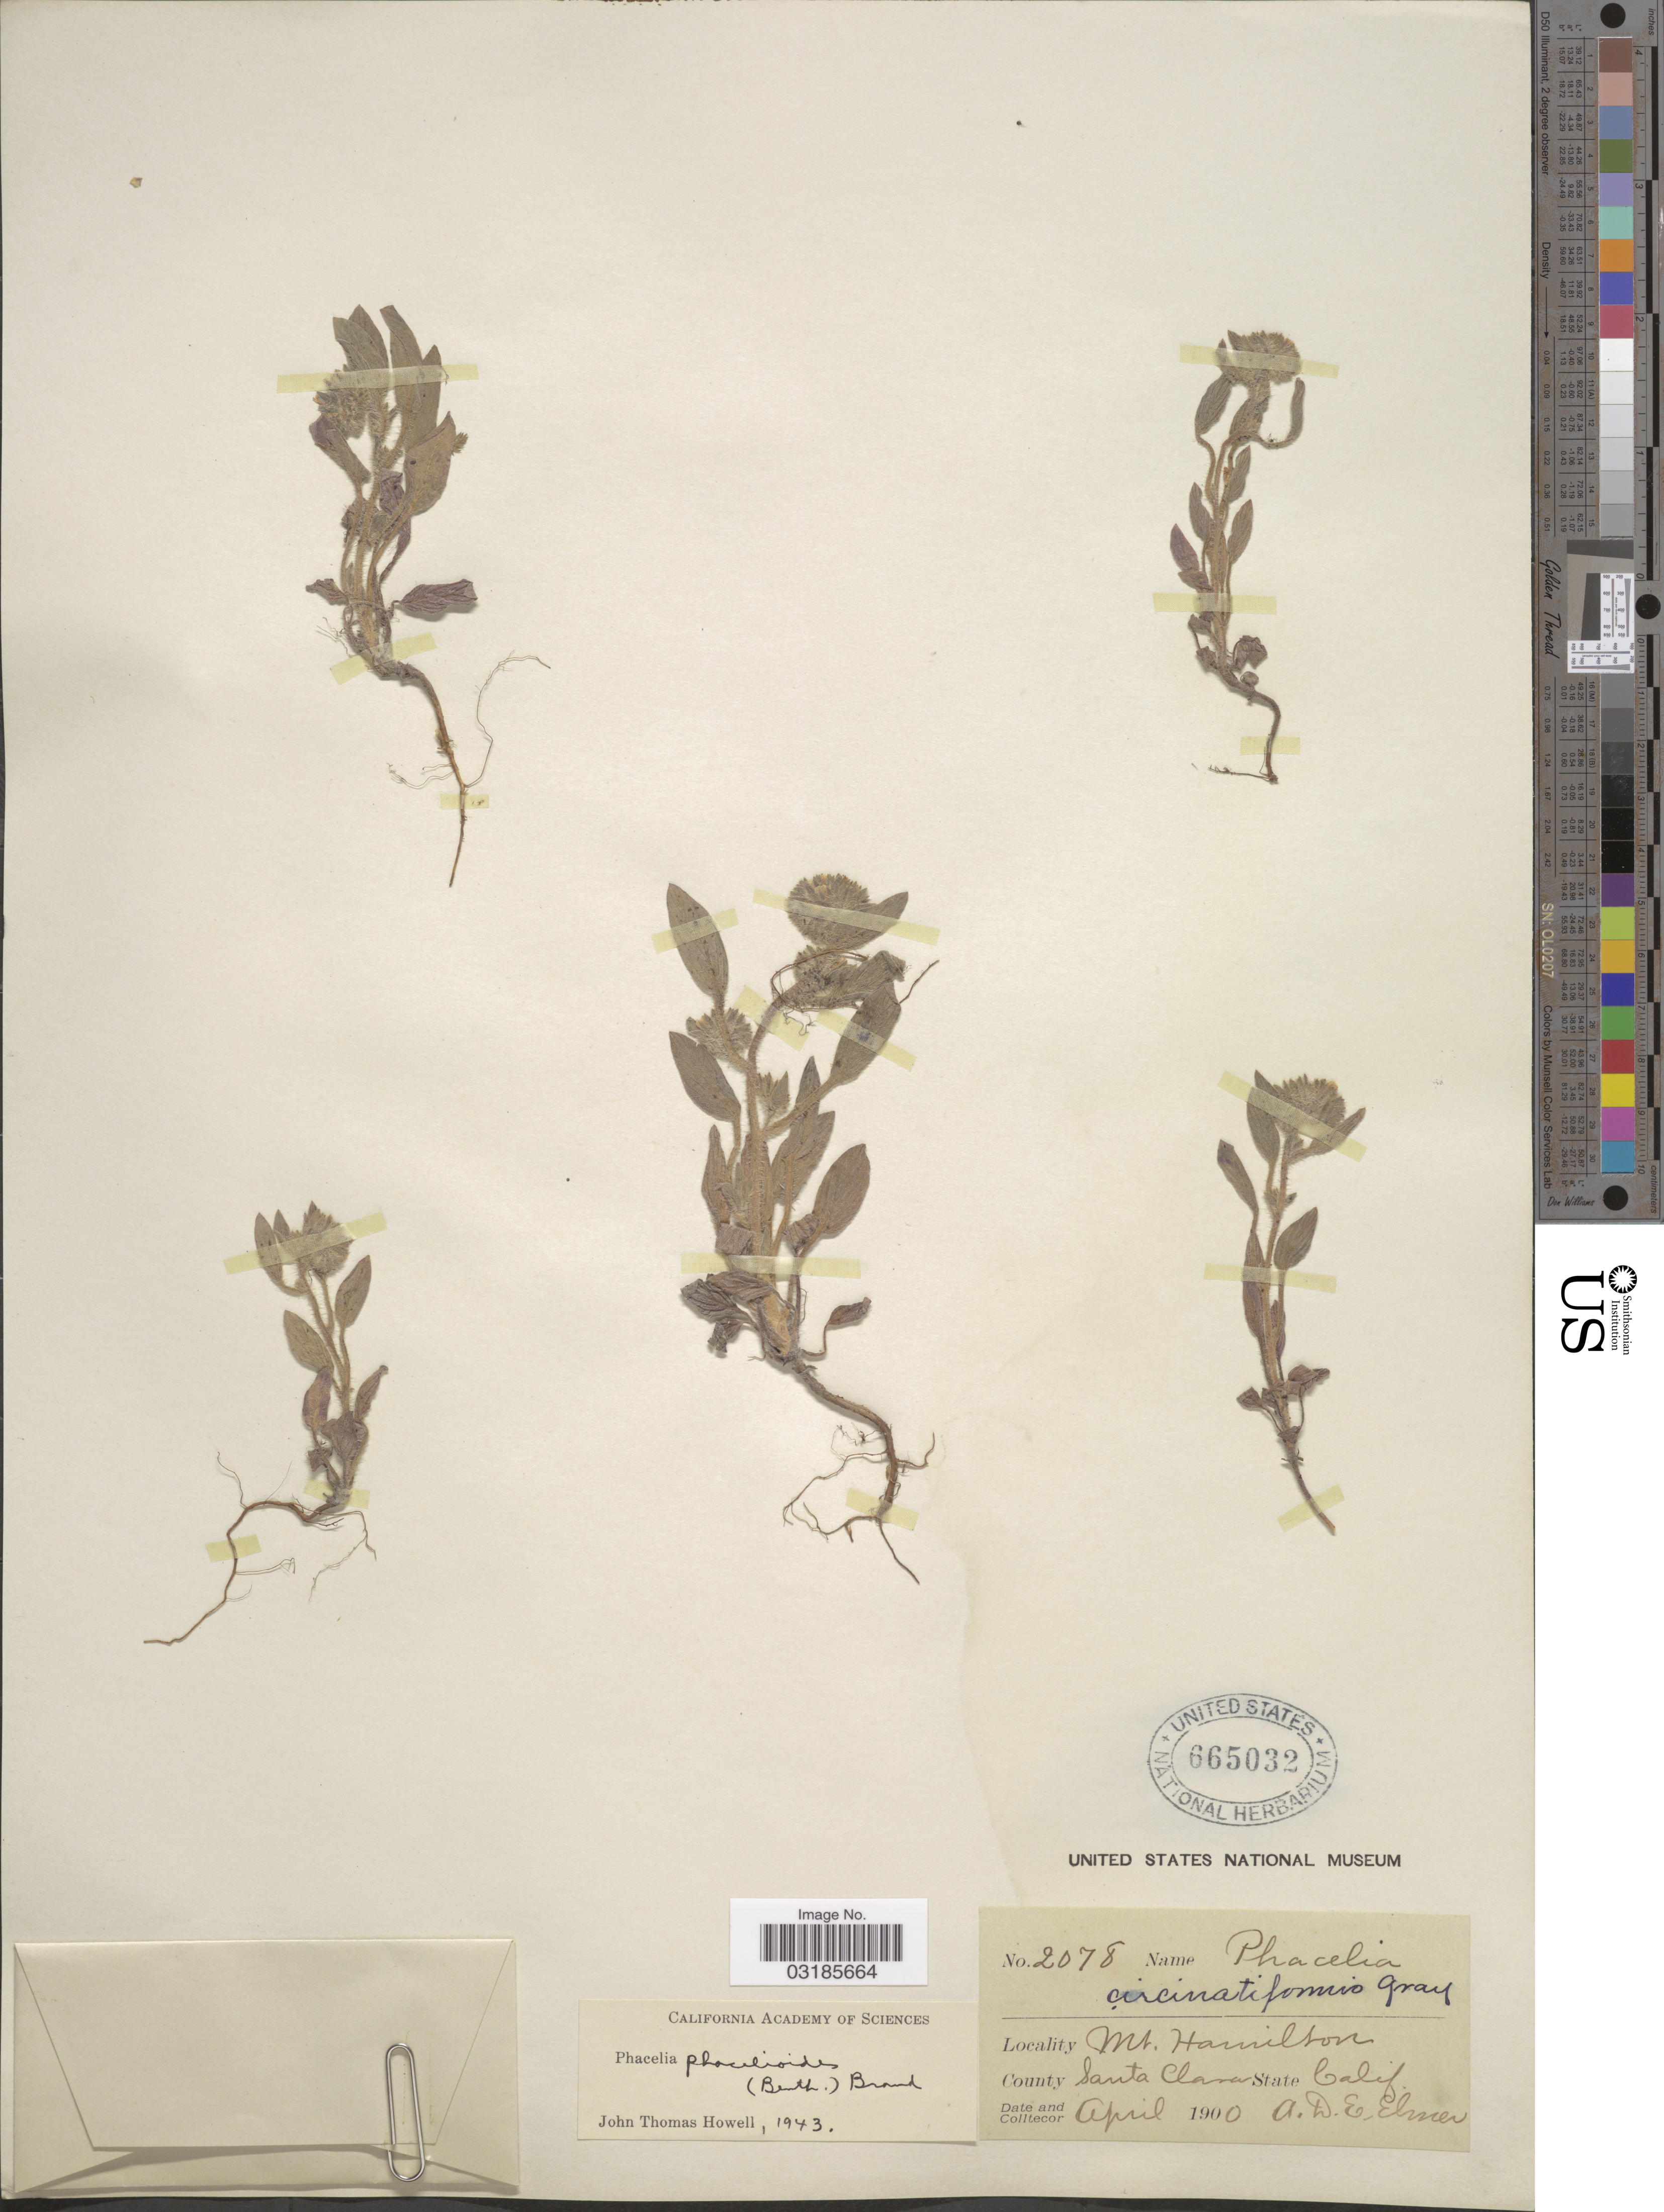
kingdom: Plantae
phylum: Tracheophyta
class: Magnoliopsida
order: Boraginales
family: Hydrophyllaceae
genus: Phacelia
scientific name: Phacelia phacelioides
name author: (Benth.) Brand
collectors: A. D. E. Elmer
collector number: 2078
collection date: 1900-04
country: United States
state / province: California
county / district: Santa Clara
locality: Mt. Hamilton, County Santa Clara.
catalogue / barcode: US 665032